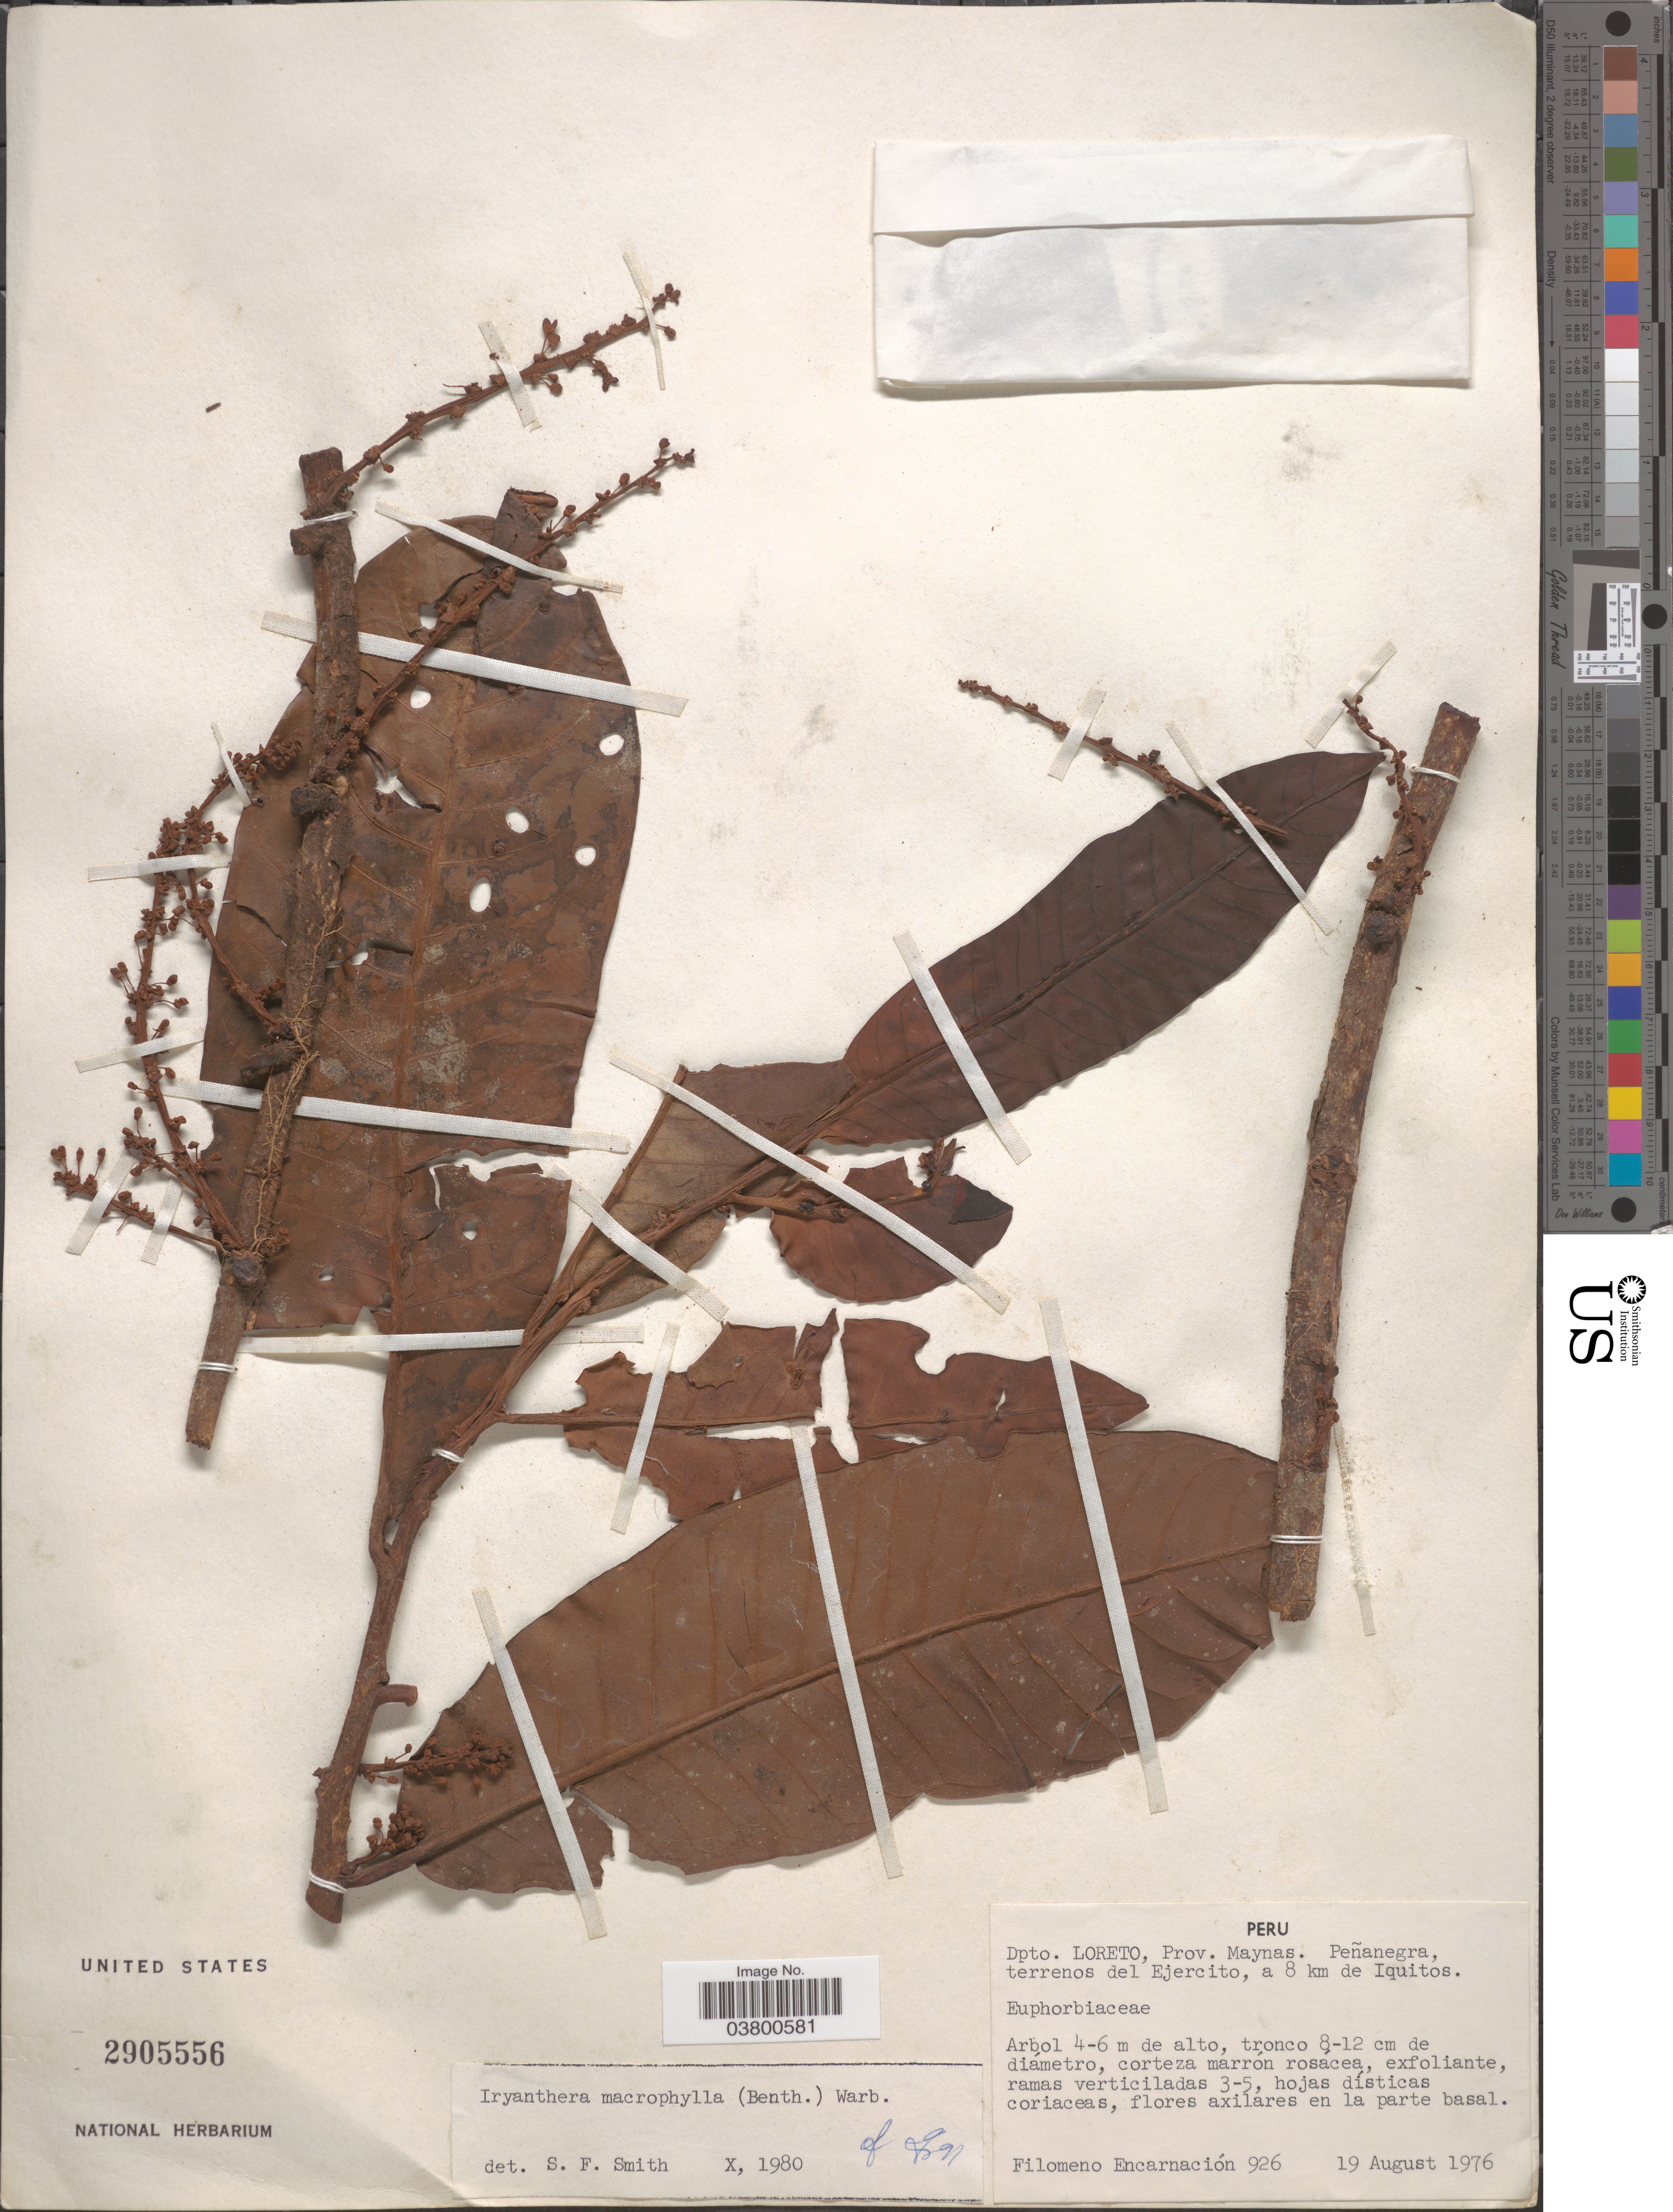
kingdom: Plantae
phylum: Tracheophyta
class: Magnoliopsida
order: Magnoliales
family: Myristicaceae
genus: Iryanthera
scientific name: Iryanthera macrophylla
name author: (Benth.) Warb.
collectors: F. Encarnación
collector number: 926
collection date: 1976-08-19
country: Peru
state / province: Loreto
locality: Dpto. Loreto, Prov. Maynas. Peñanegra, terrenos del Ejercito, a 8 km de Iquitos.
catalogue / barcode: US 2905556